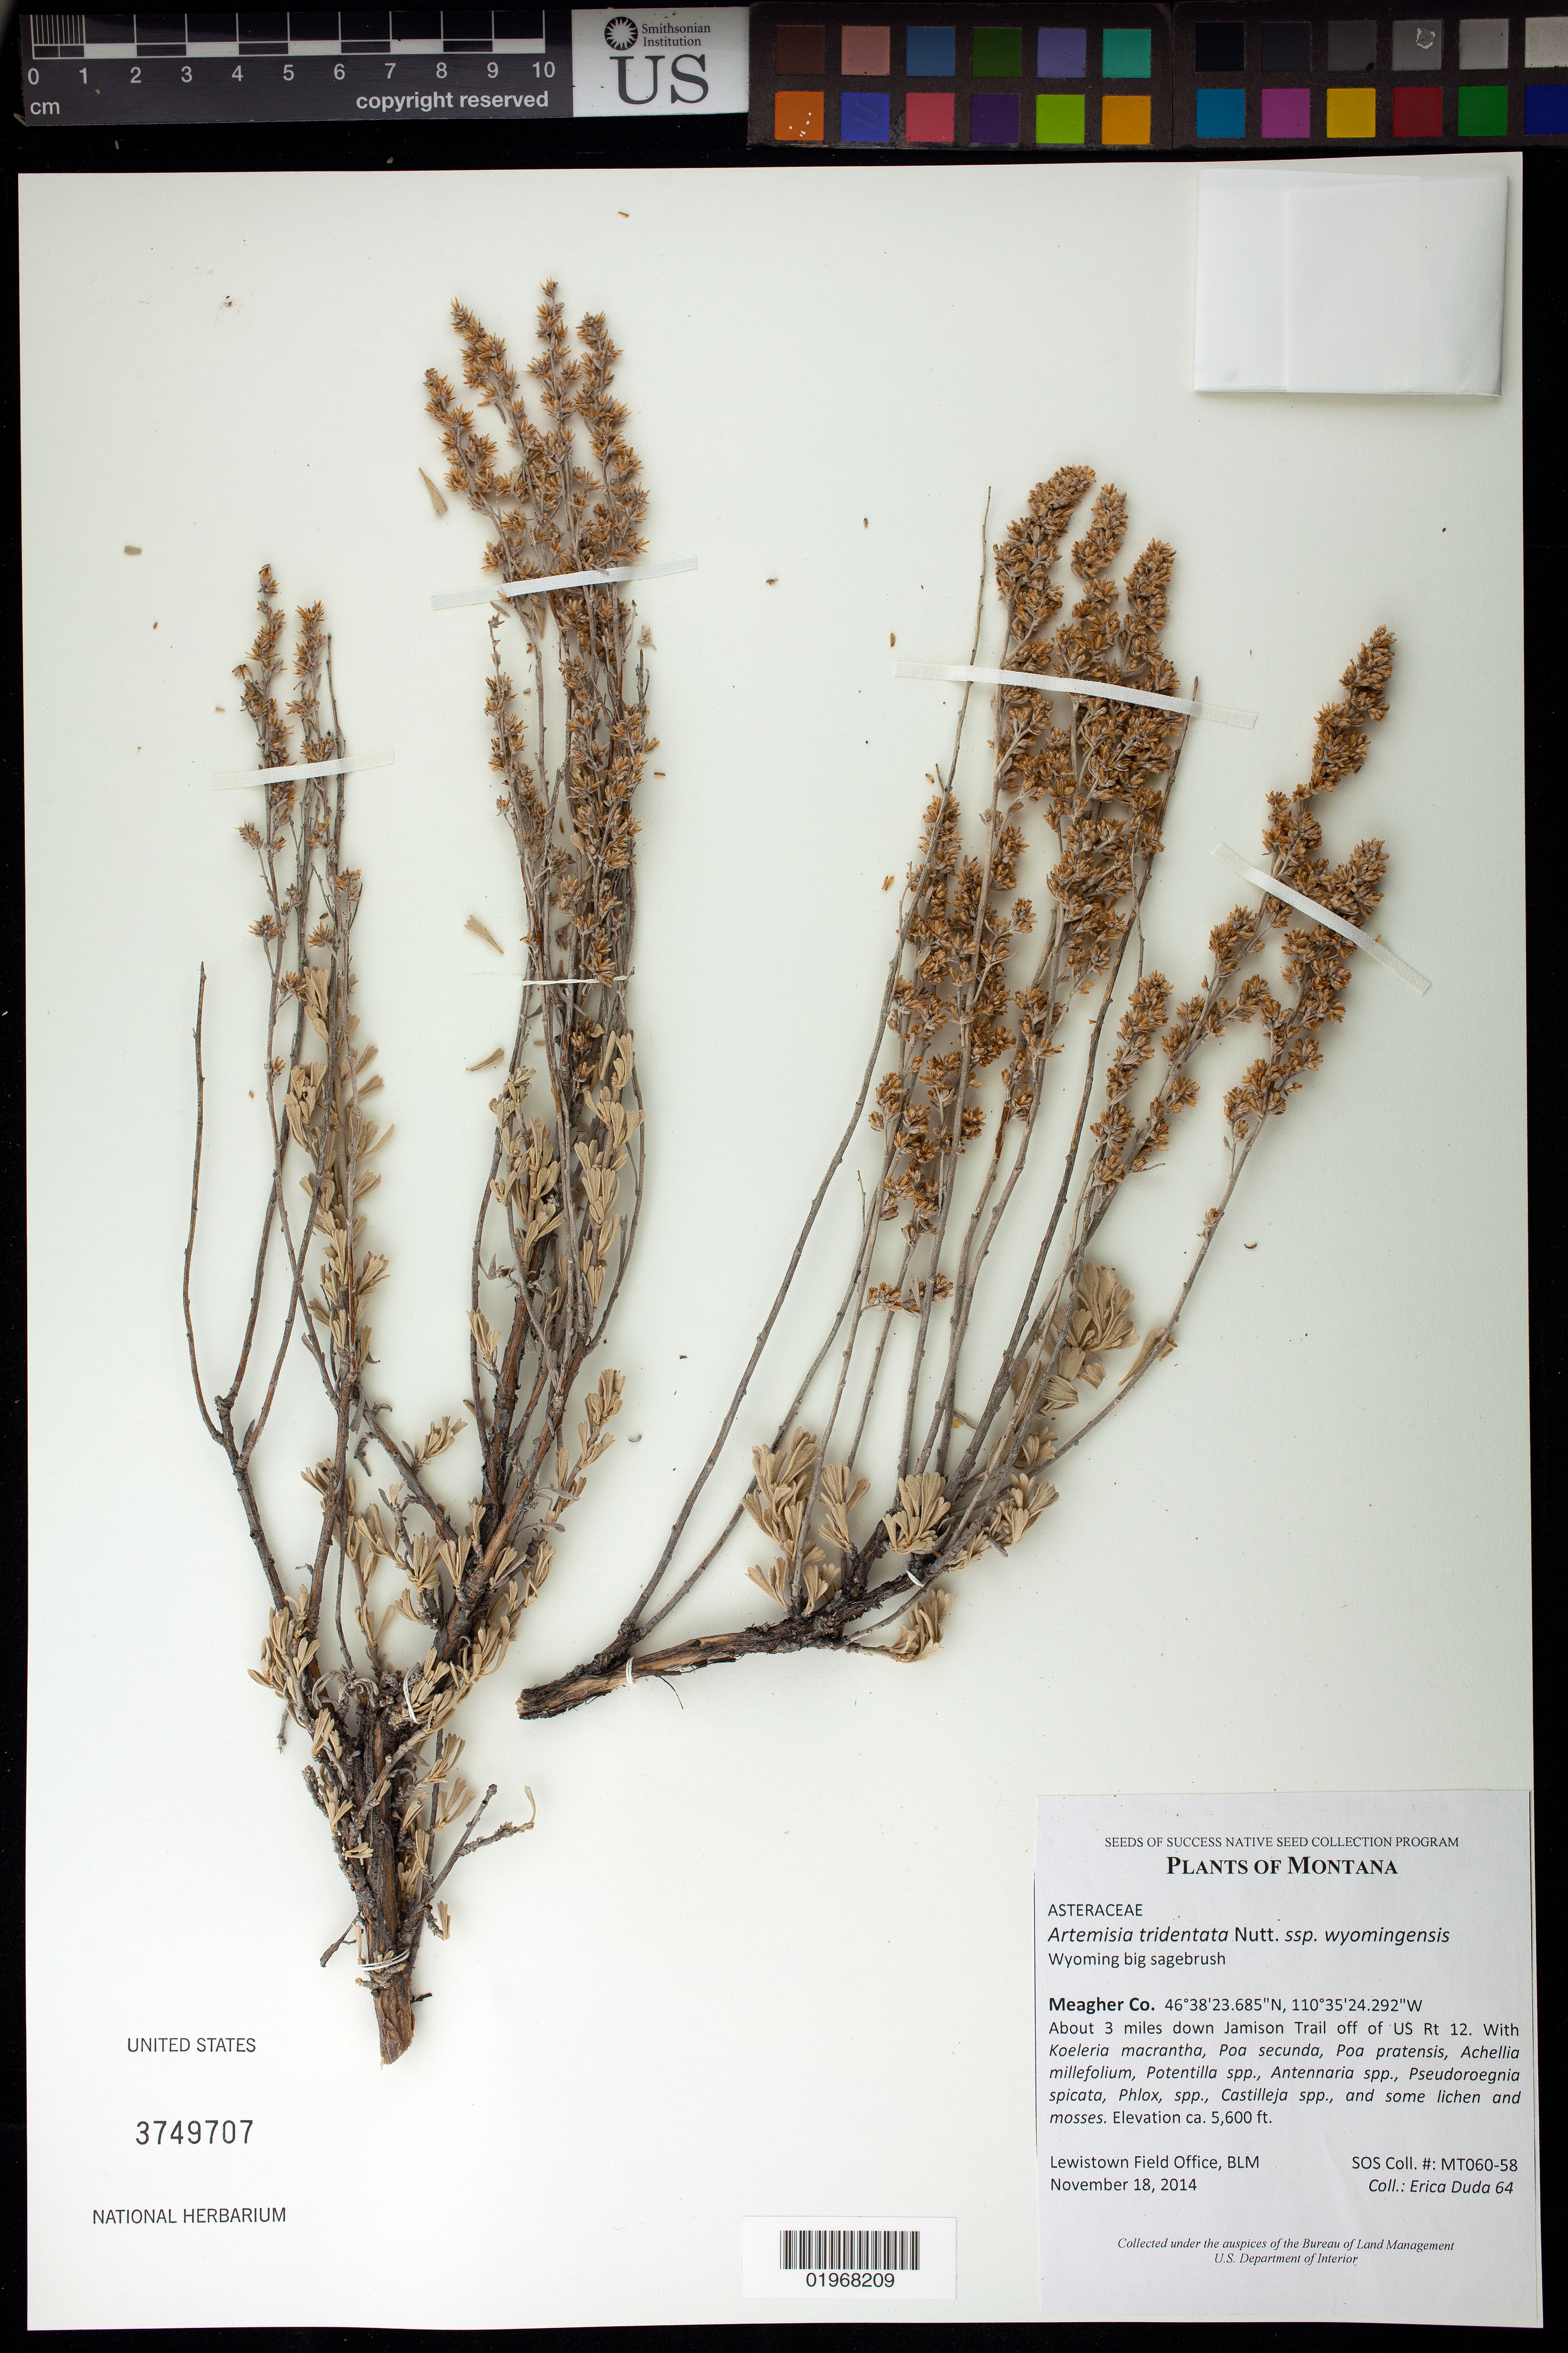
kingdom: Plantae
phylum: Tracheophyta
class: Magnoliopsida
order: Asterales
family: Asteraceae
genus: Artemisia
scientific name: Artemisia tridentata subsp. wyomingensis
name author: (Beetle & A.L. Young) S.L. Welsh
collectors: E. Duda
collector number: MT060-58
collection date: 2014-11-18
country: United States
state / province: Montana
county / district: Meagher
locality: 3 mi down Jamison Trail off US Rt 12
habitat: With Poa secunda, Poa pratensis, Achillia millefolium, ect.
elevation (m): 1707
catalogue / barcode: US 3749707